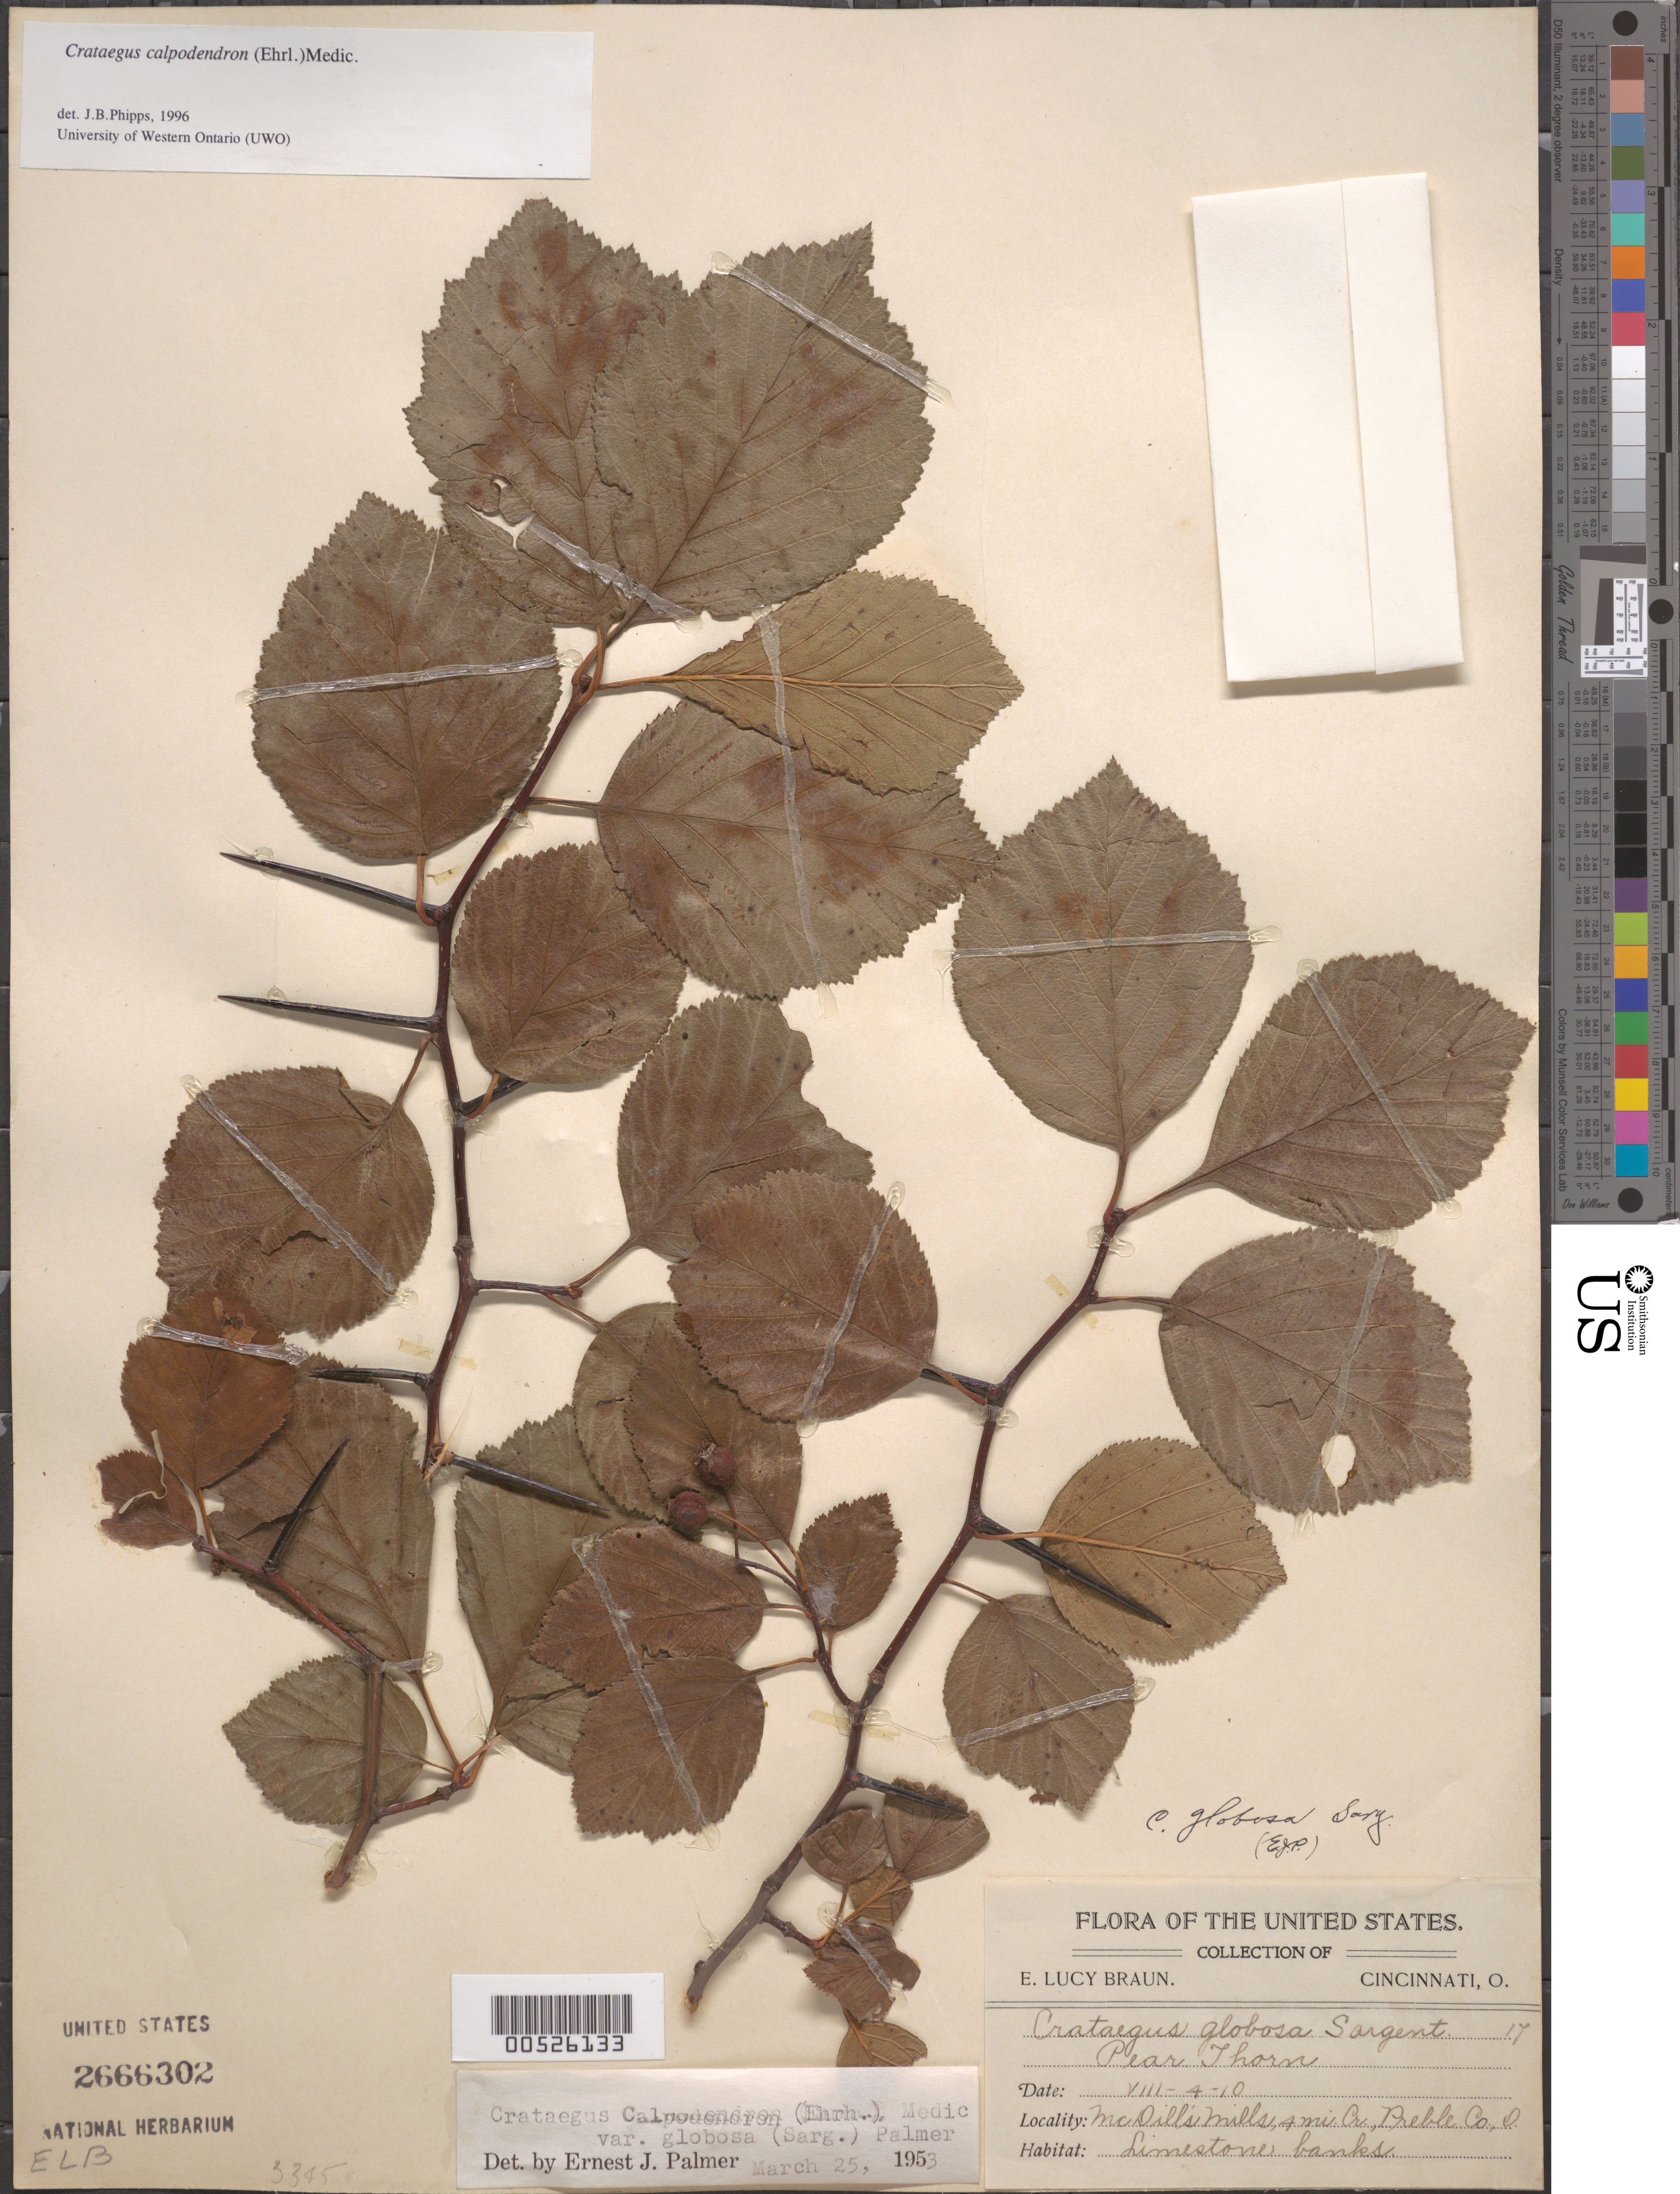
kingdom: Plantae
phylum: Tracheophyta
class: Magnoliopsida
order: Rosales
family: Rosaceae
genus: Crataegus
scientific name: Crataegus calpodendron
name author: (Ehrh.) Medik.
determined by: Phipps, James B., (UWO), University of Western Ontario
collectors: E. L. Braun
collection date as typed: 04 Aug 1910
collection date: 1910-08-04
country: United States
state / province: Ohio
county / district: Preble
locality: McDill's Mills, 4 mi. Cr.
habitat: Limestone banks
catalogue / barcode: US 2666302